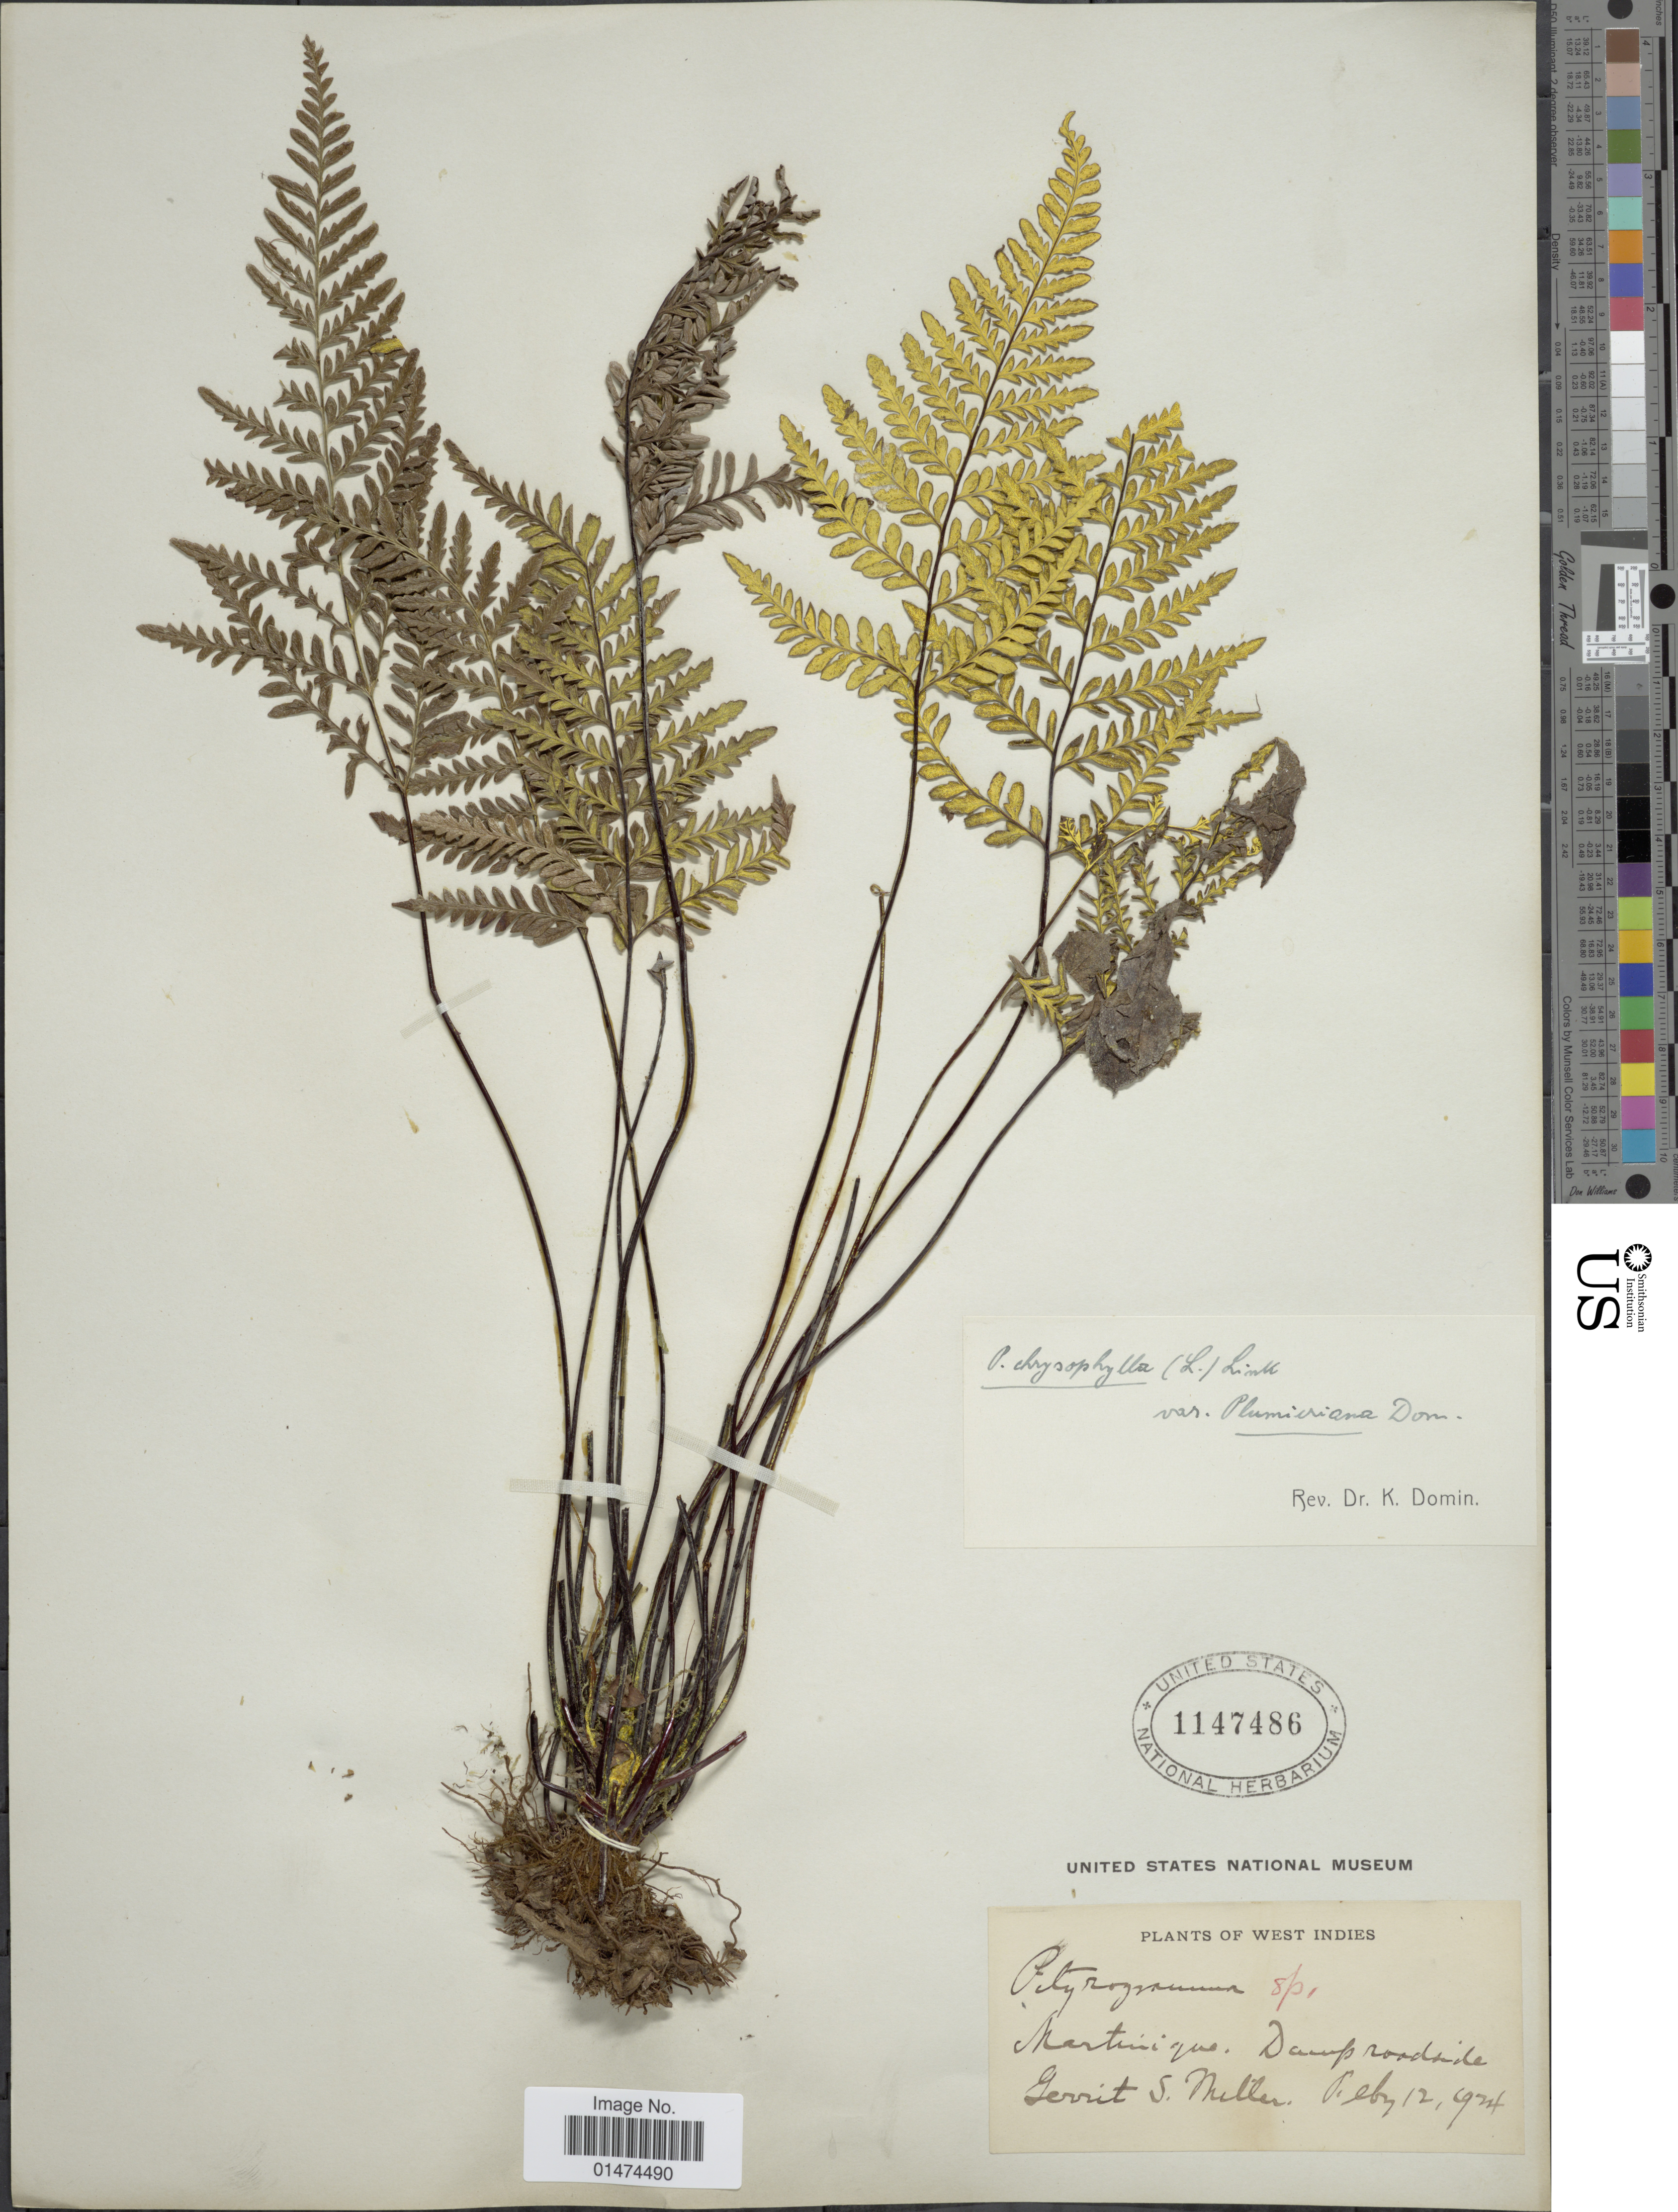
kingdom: Plantae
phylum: Tracheophyta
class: Polypodiopsida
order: Polypodiales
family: Pteridaceae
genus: Pityrogramma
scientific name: Pityrogramma chrysophylla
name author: (Sw.) Link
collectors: G. S. Miller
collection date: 1924-02-12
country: Martinique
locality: Martinique, West Indies, deep roadside.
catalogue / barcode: US 1147486